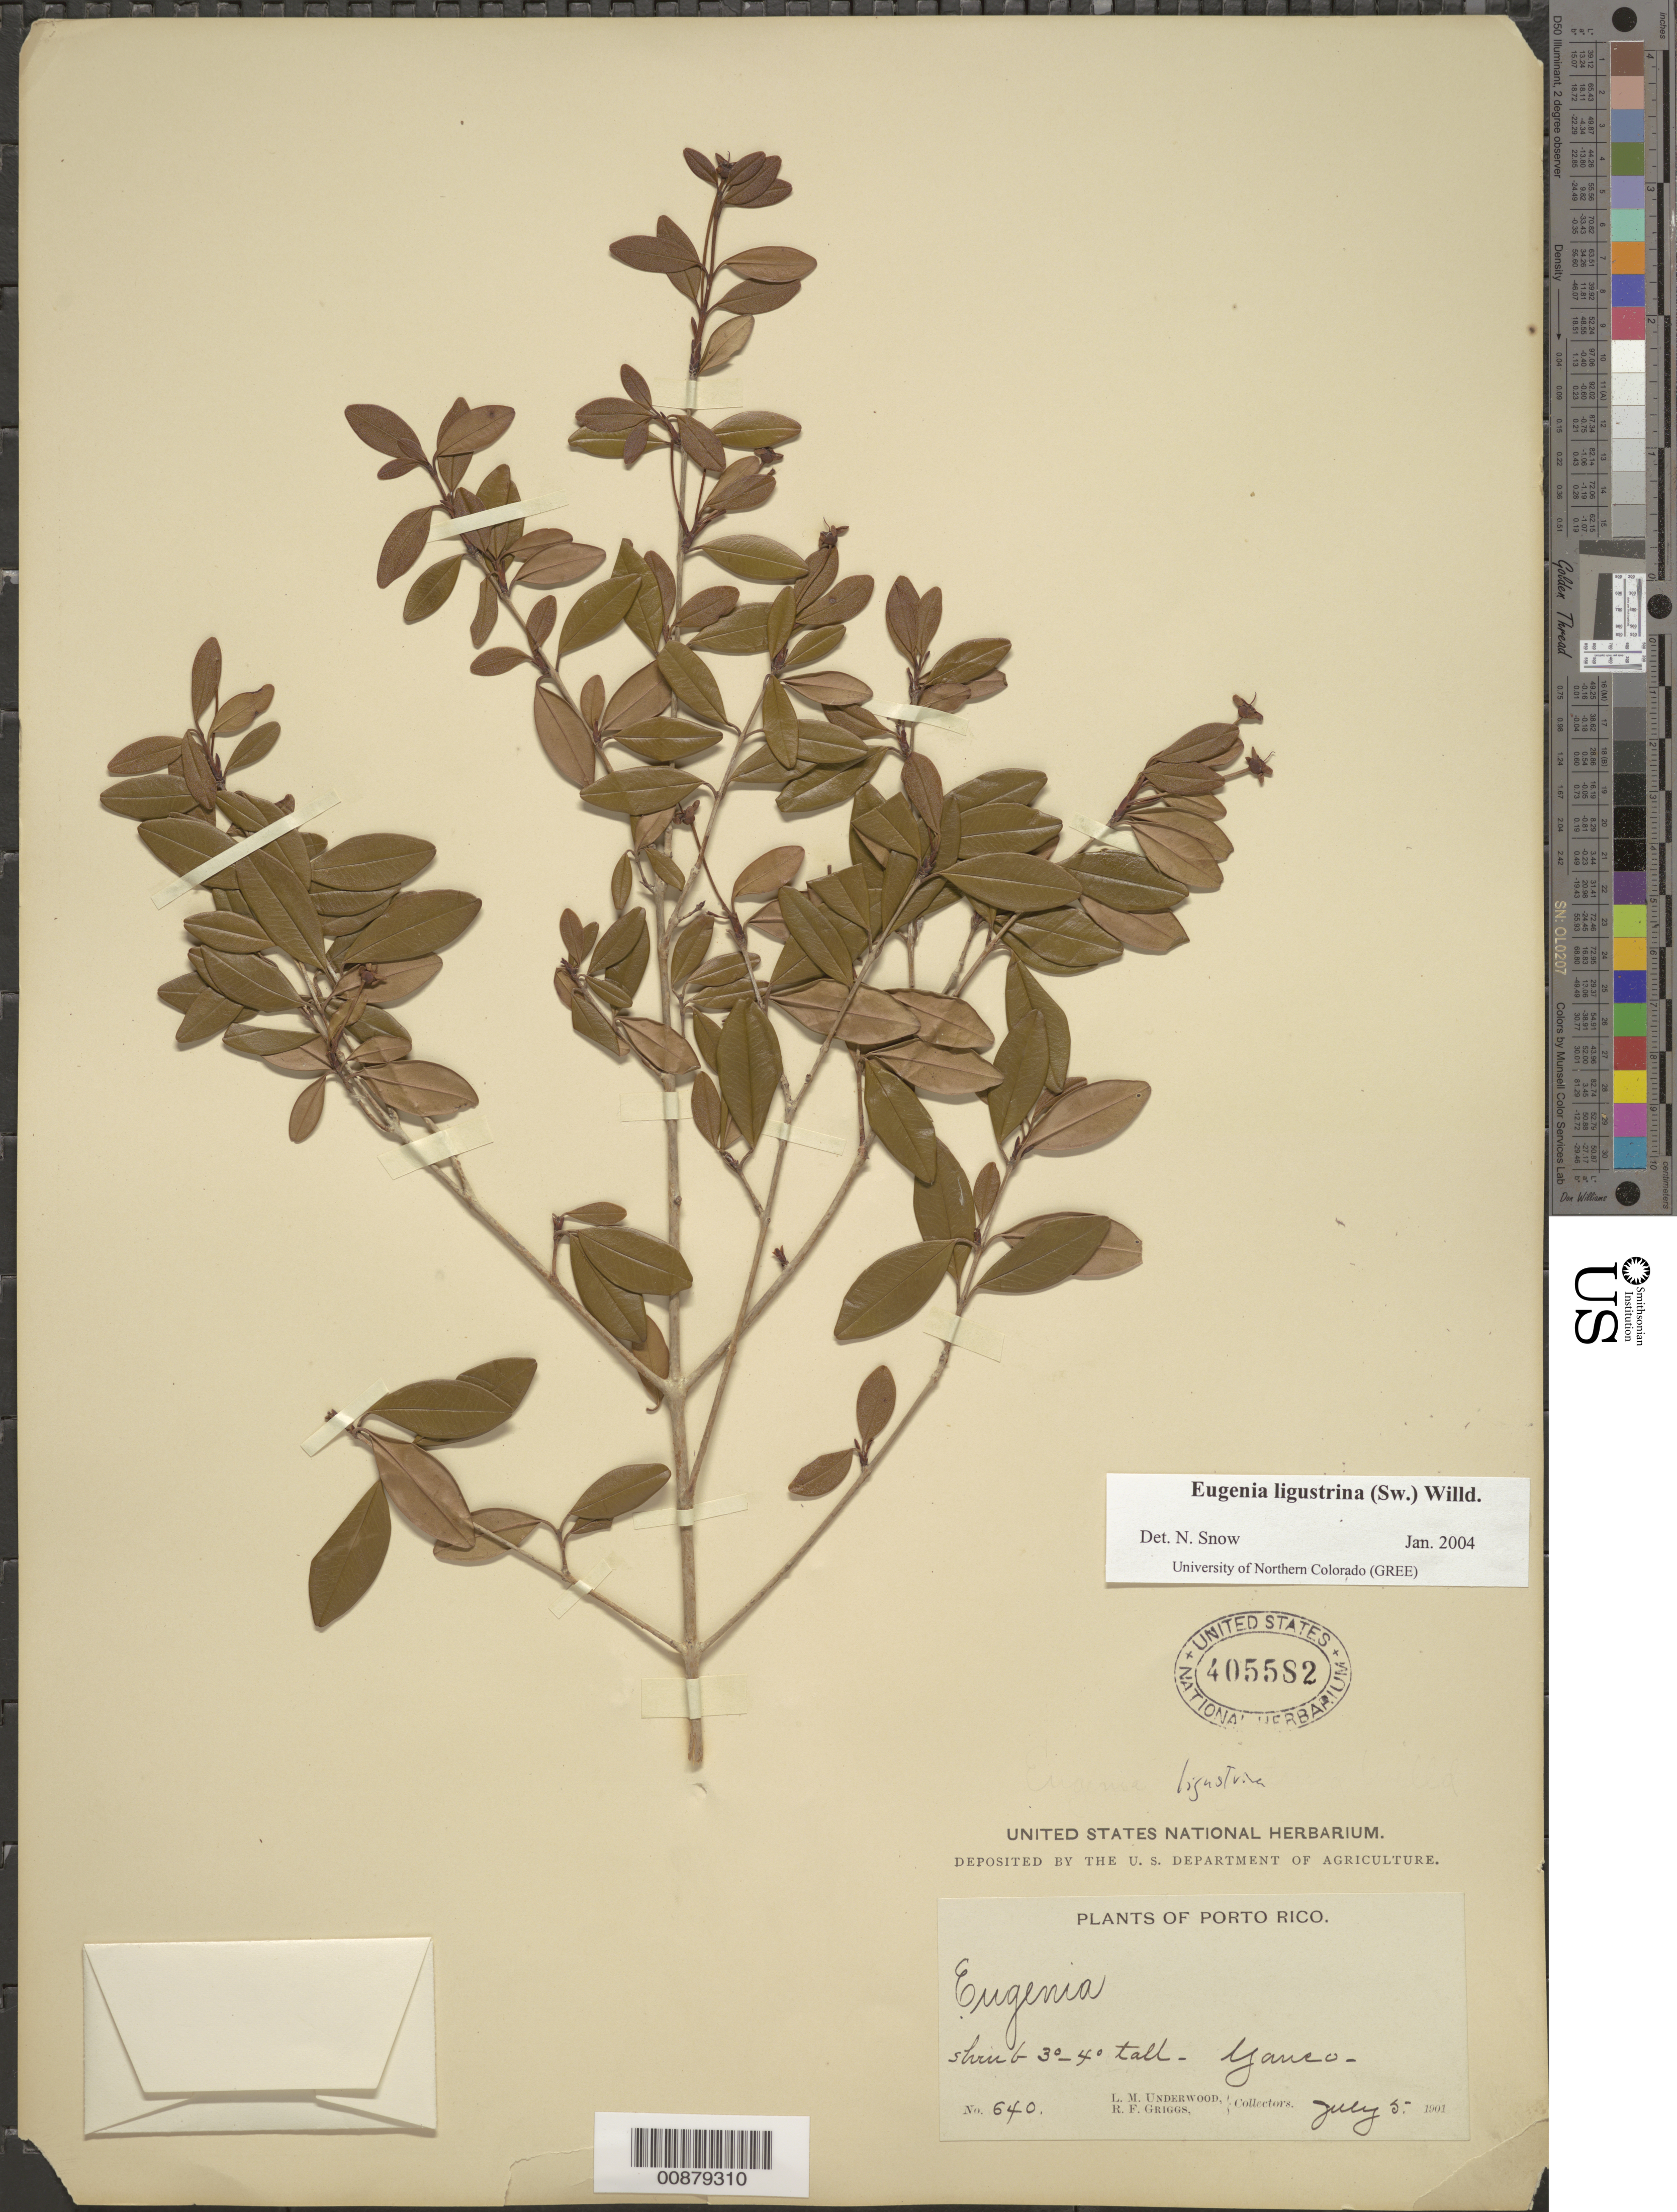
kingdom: Plantae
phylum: Tracheophyta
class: Magnoliopsida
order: Myrtales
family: Myrtaceae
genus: Eugenia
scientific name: Eugenia ligustrina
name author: (Sw.) Willd.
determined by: Snow, N. W.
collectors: L. M. Underwood & R. F. Griggs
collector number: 640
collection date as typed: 05 Jul 1901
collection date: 1901-07-05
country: Puerto Rico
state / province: Yauco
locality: Yauco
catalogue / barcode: US 405582